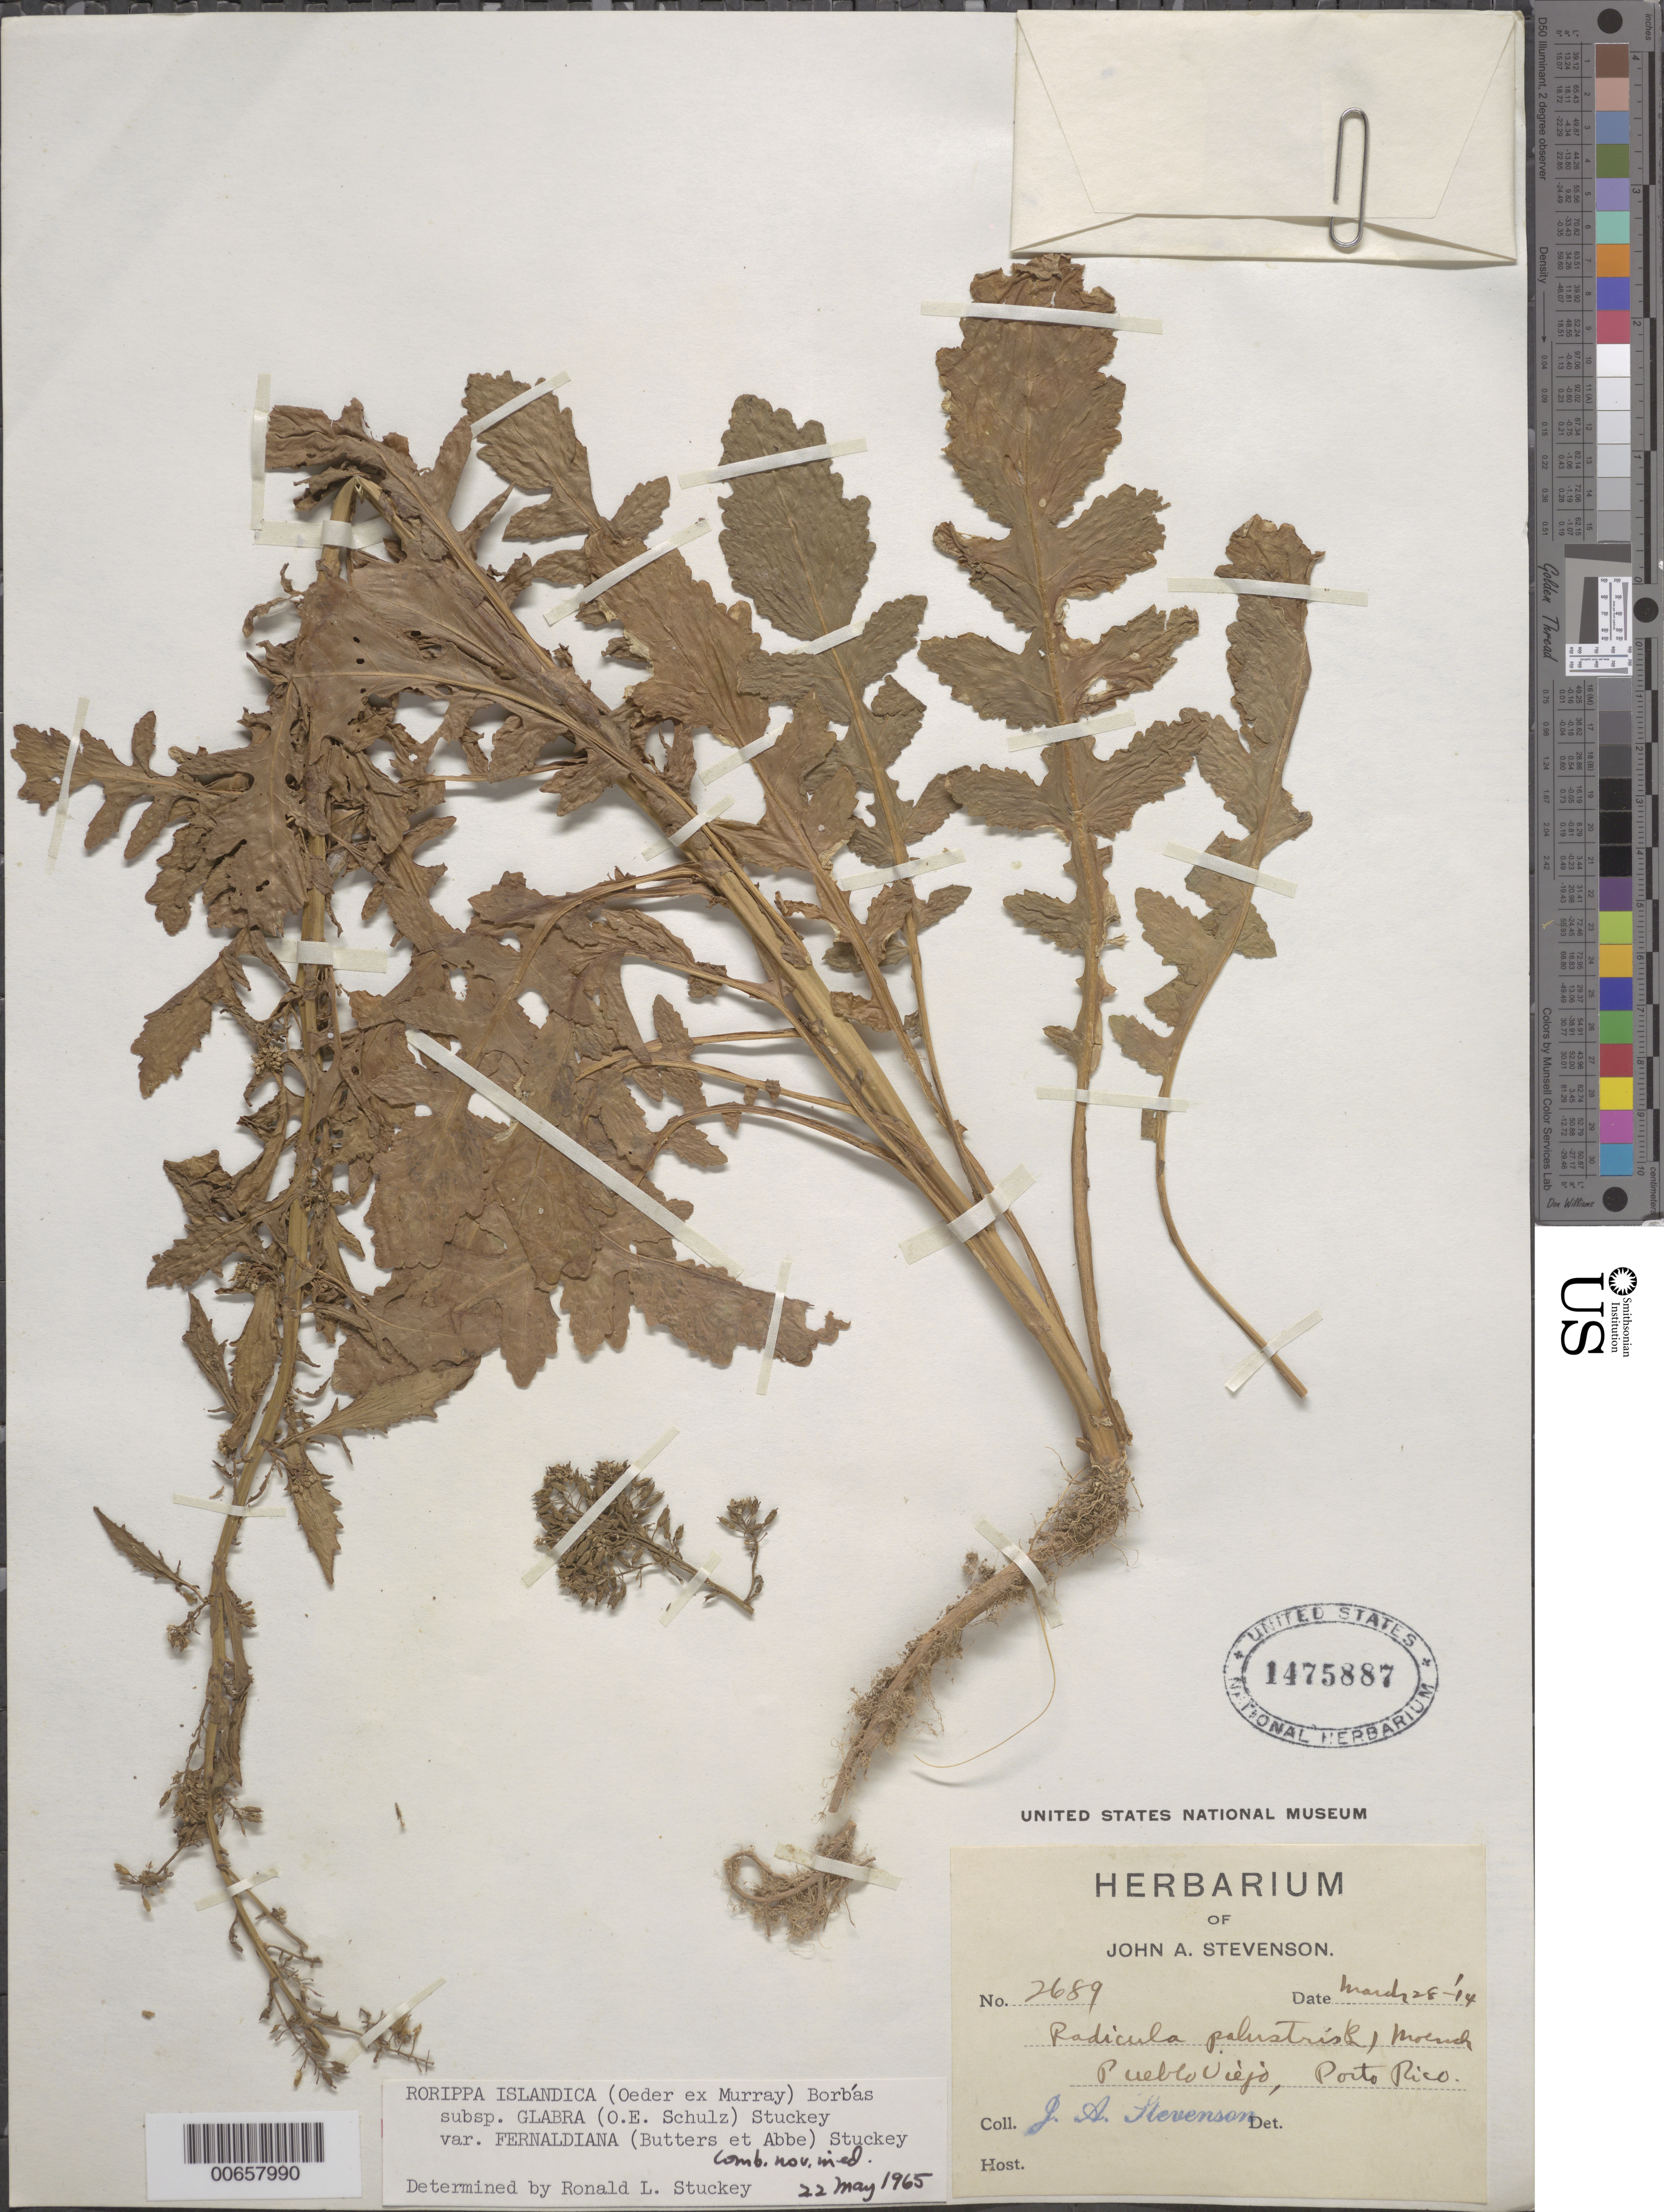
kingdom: Plantae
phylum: Tracheophyta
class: Magnoliopsida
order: Brassicales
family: Brassicaceae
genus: Rorippa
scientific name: Rorippa islandica subsp. glabra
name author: (O.E. Schulz) Stuckey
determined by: Stuckey, R. L.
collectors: J. Stevenson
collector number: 2689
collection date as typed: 28 Mar 1914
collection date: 1914-03-28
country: Puerto Rico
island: Greater Antilles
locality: Pueblo Viejo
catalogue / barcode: US 1475887